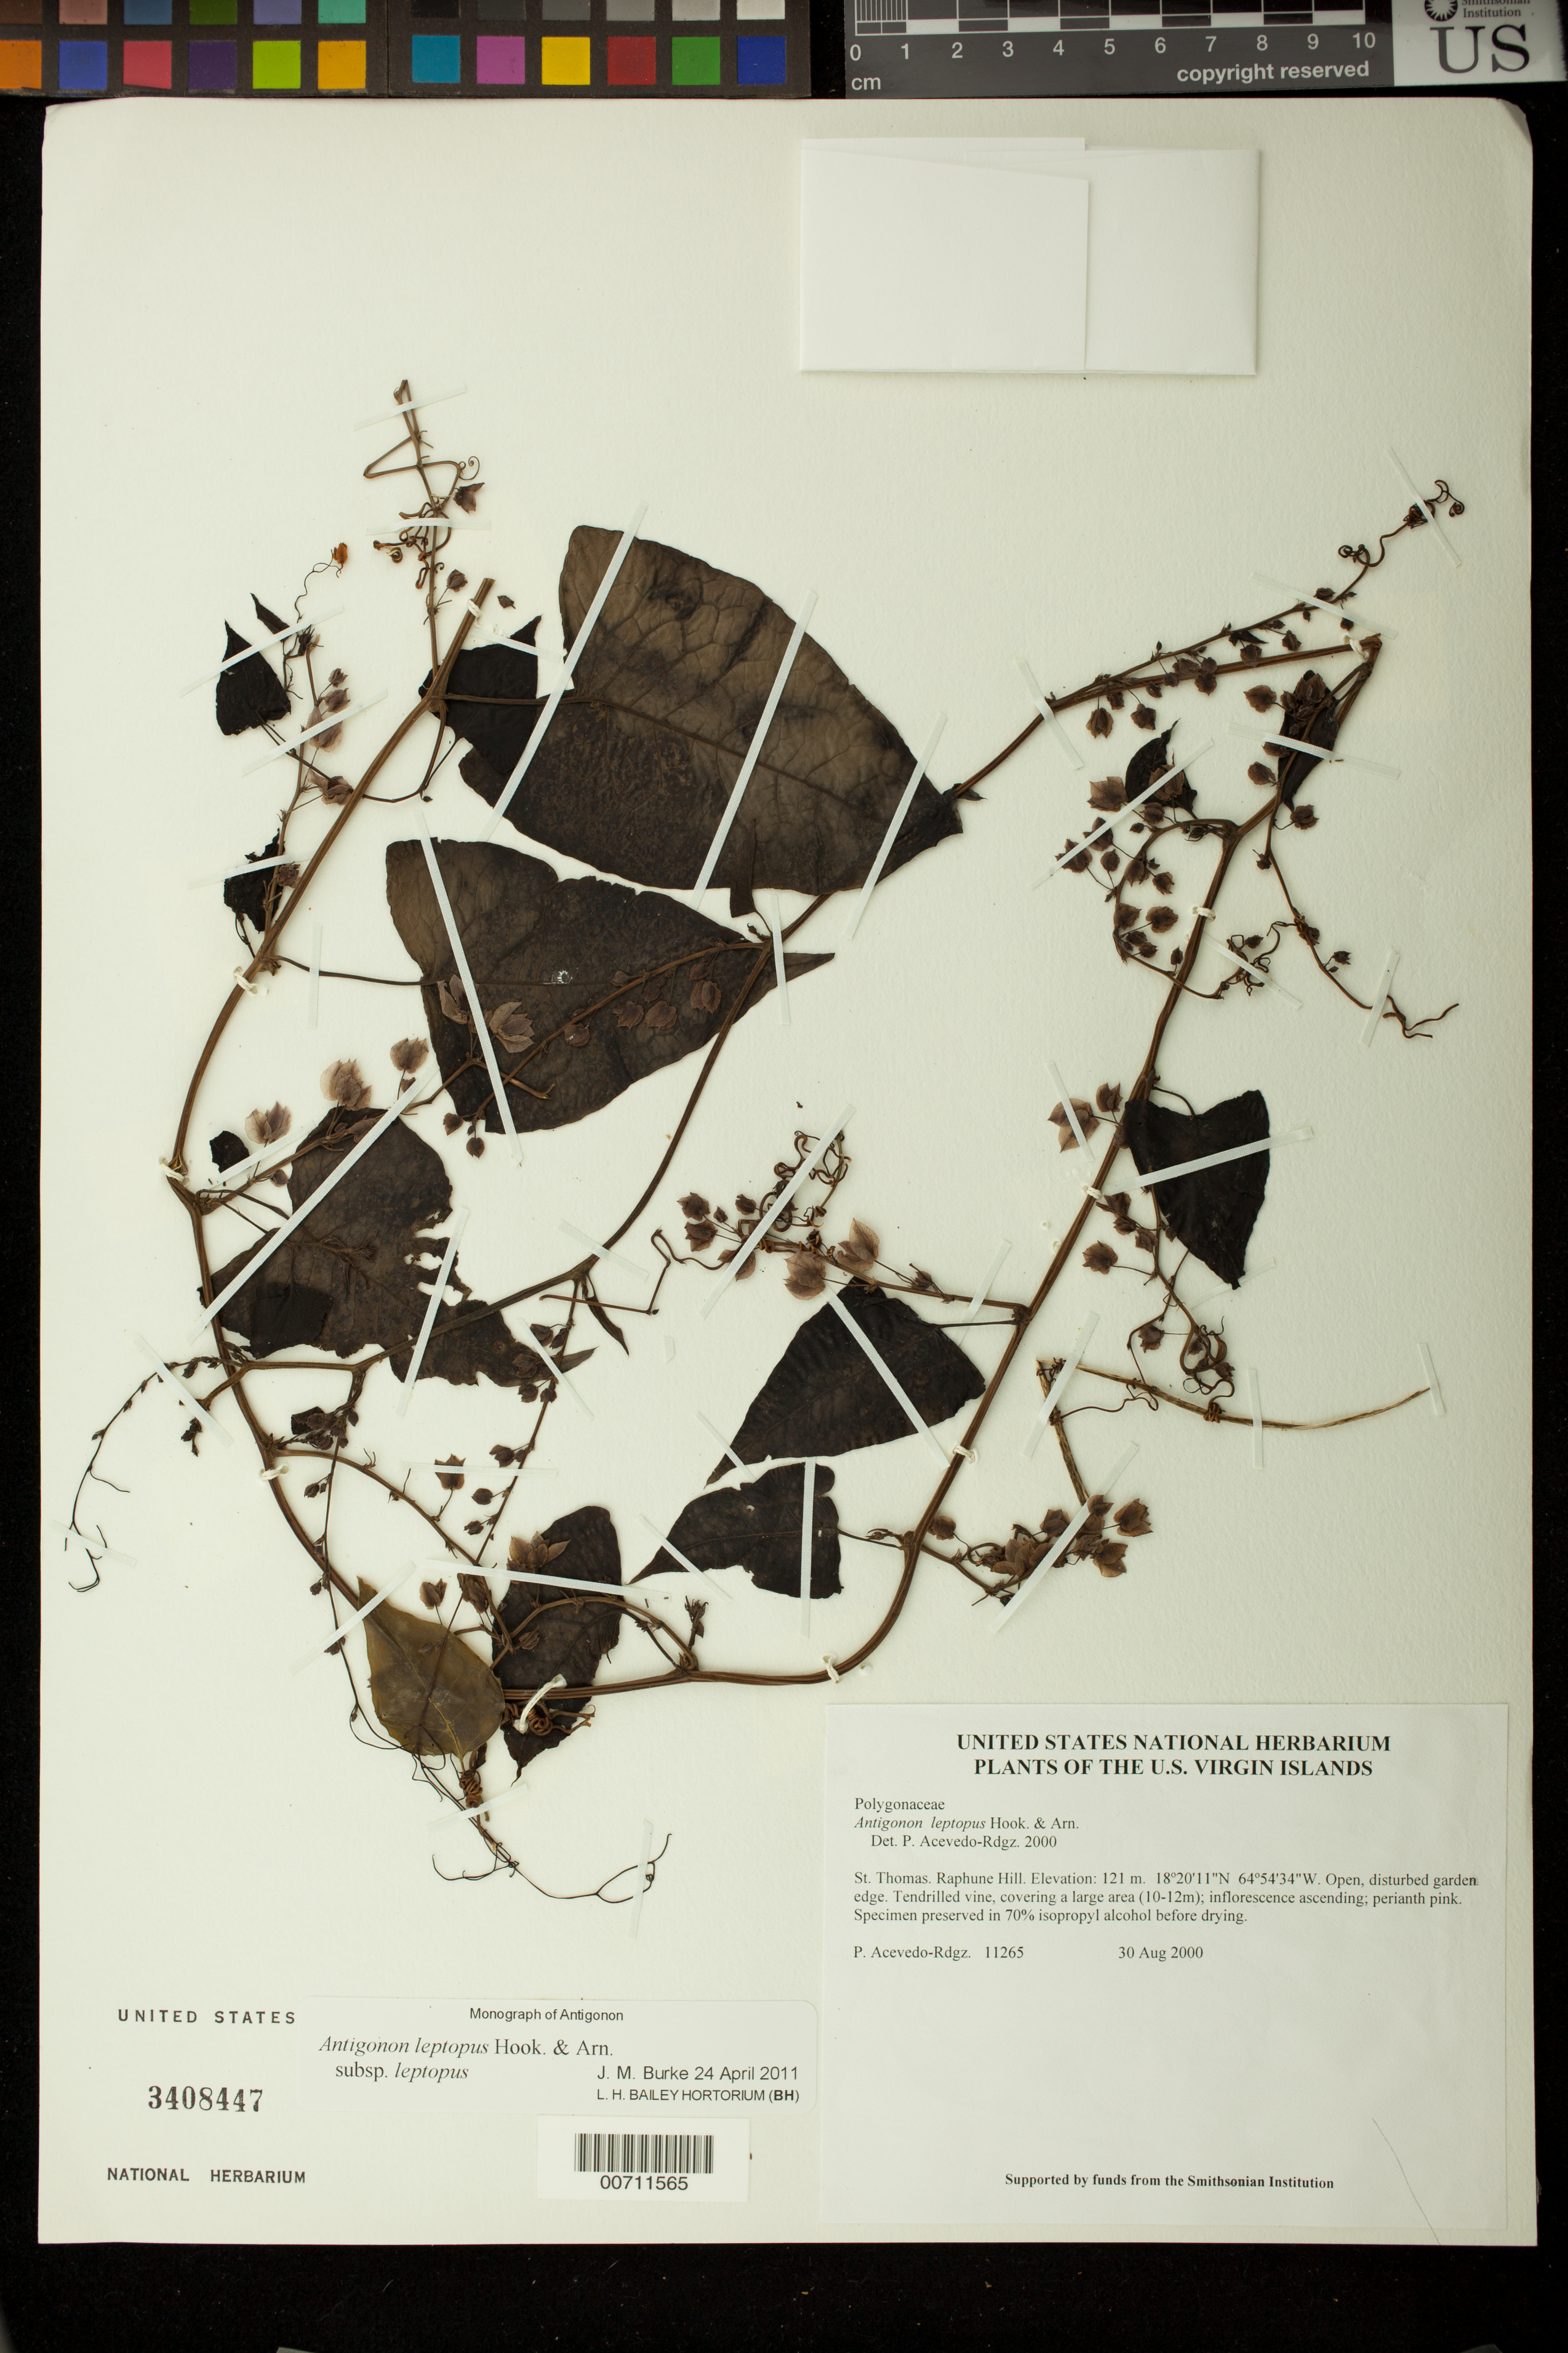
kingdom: Plantae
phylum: Tracheophyta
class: Magnoliopsida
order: Caryophyllales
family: Polygonaceae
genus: Antigonon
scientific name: Antigonon leptopus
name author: Hook. & Arn.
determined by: Acevedo-Rodríguez, P., (BOT), Smithsonian Institution - National Museum of Natural History (UNITED STATES)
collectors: P. Acevedo-Rodr.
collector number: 11265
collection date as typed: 30 Aug 2000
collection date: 2000-08-30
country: U.S. Virgin Islands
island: St. Thomas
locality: Raphune Hill.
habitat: Open, disturbed garden edge.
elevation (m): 121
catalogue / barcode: US 3408447